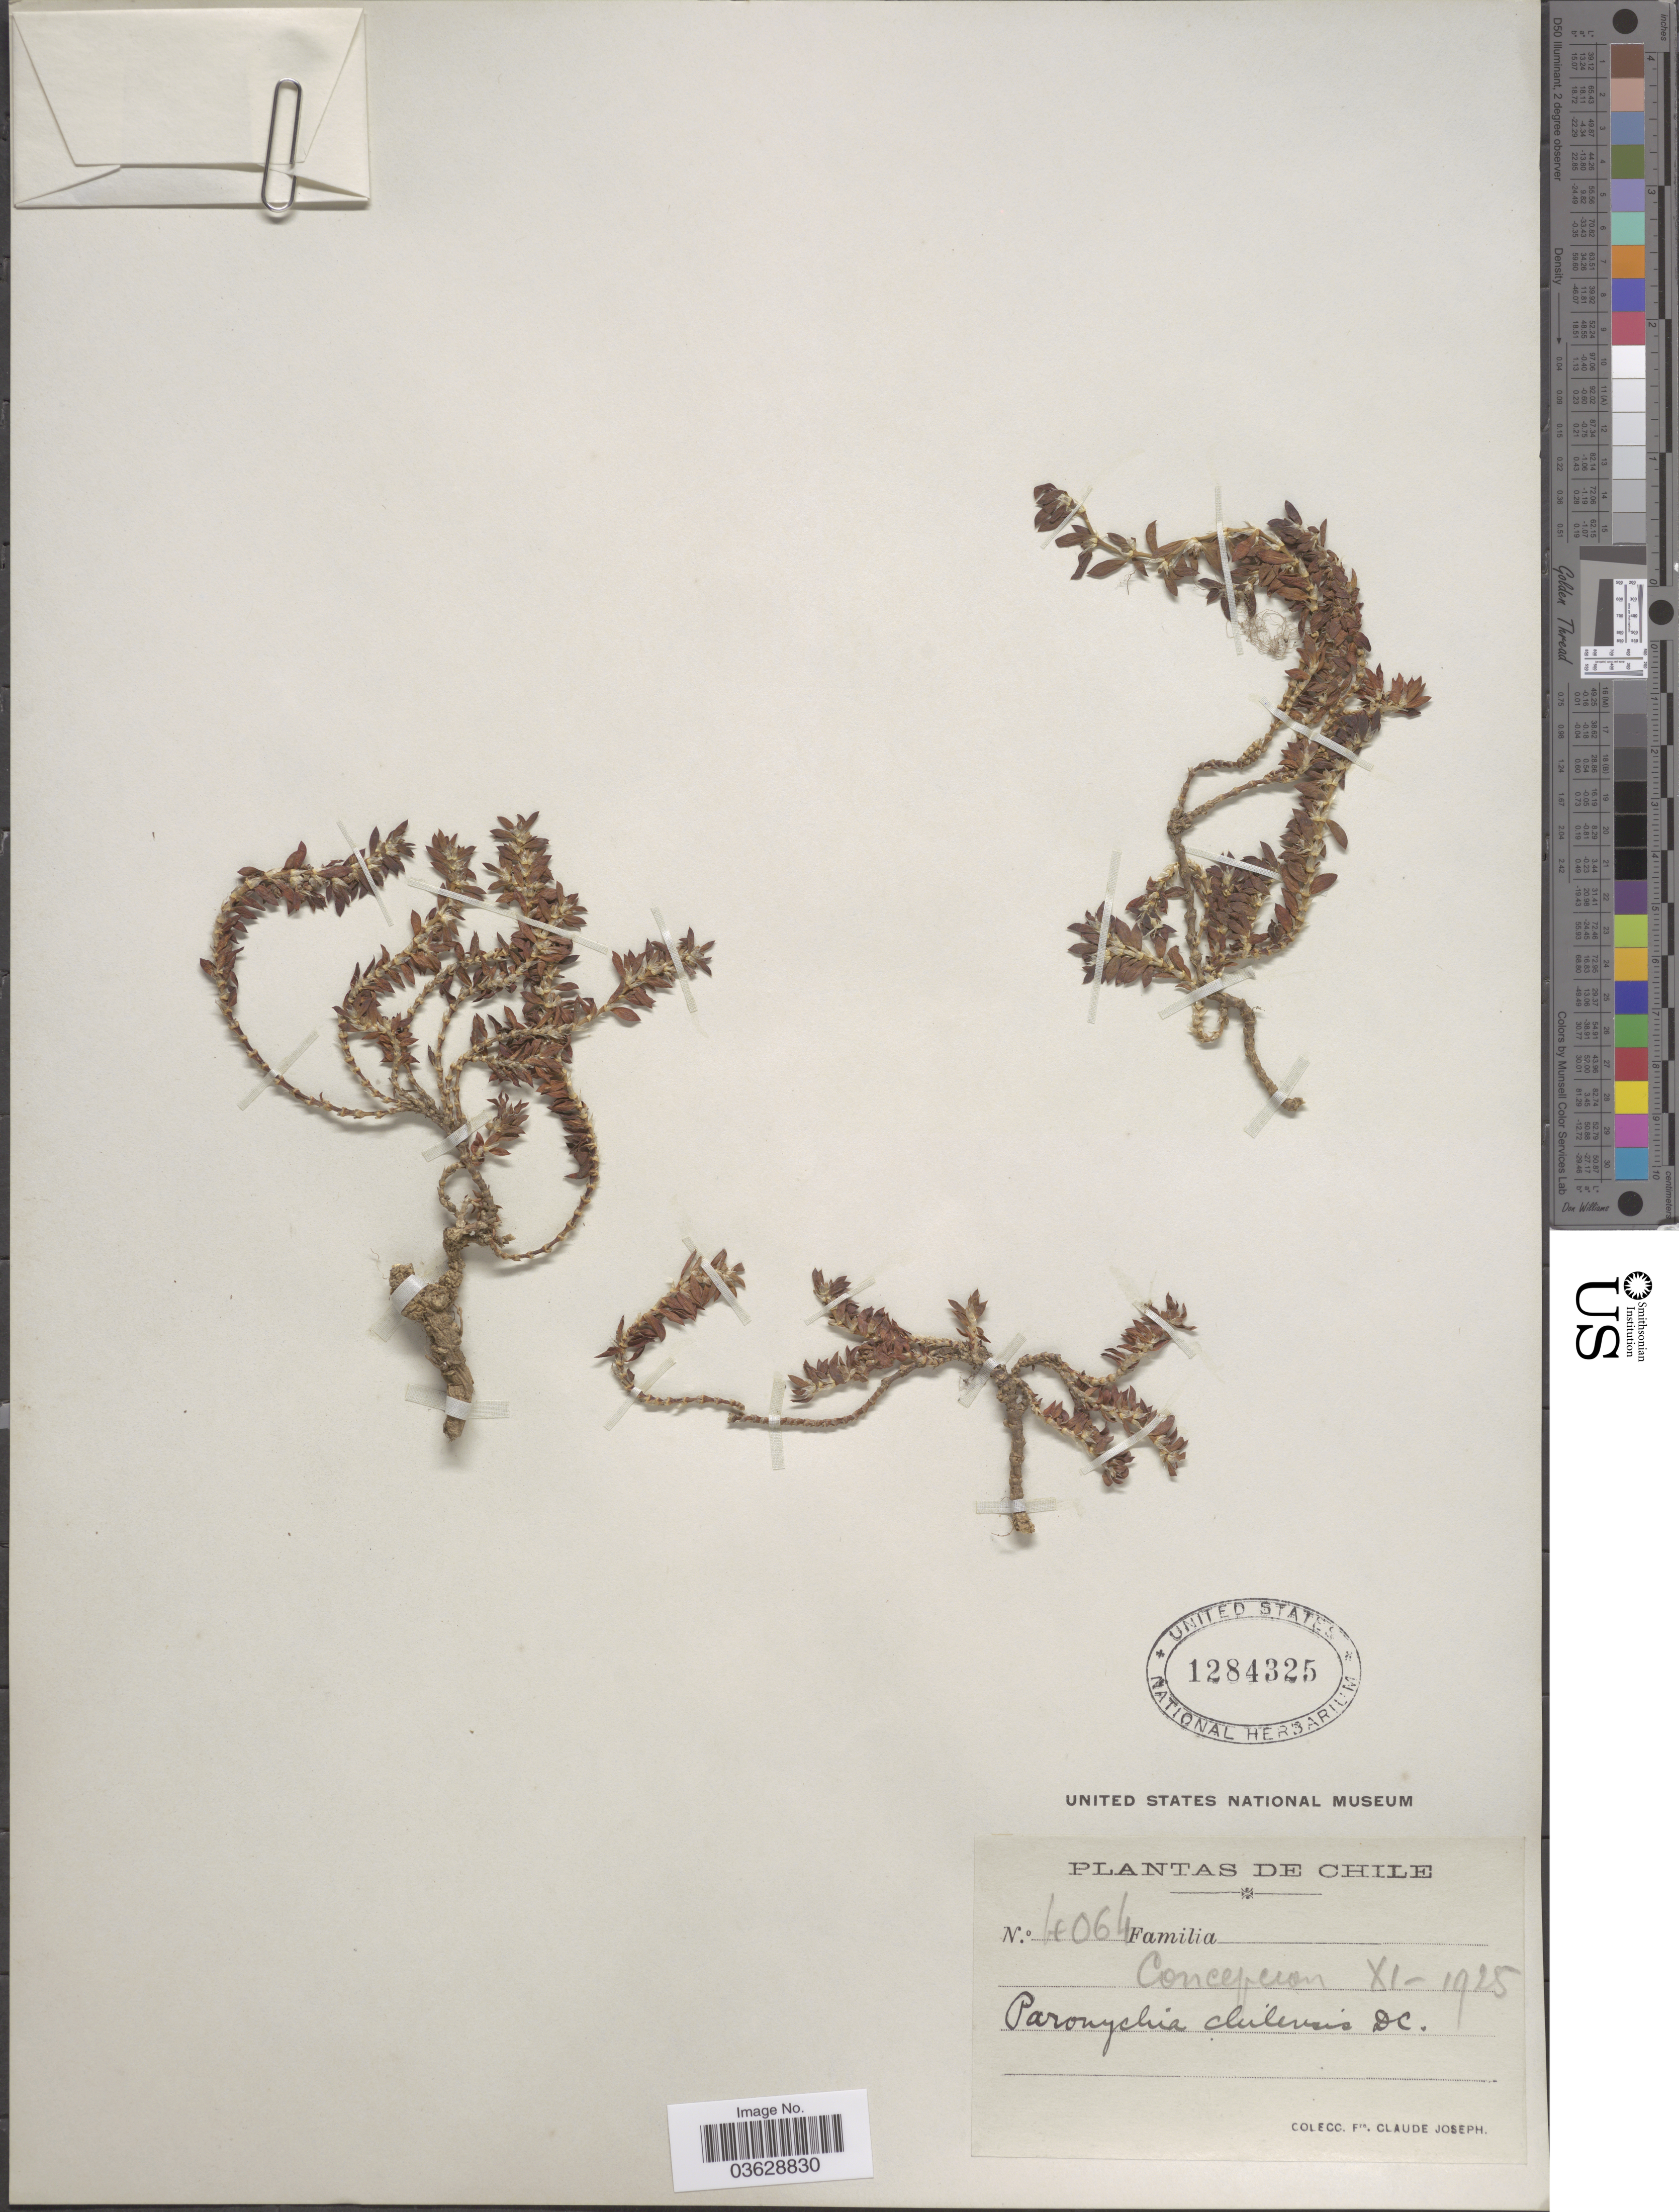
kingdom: Plantae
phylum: Tracheophyta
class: Magnoliopsida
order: Caryophyllales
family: Caryophyllaceae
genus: Paronychia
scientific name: Paronychia chilensis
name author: DC.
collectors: Bro. Claude-Joseph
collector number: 4064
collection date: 1925-11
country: Chile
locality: Concepcion.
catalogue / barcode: US 1284325